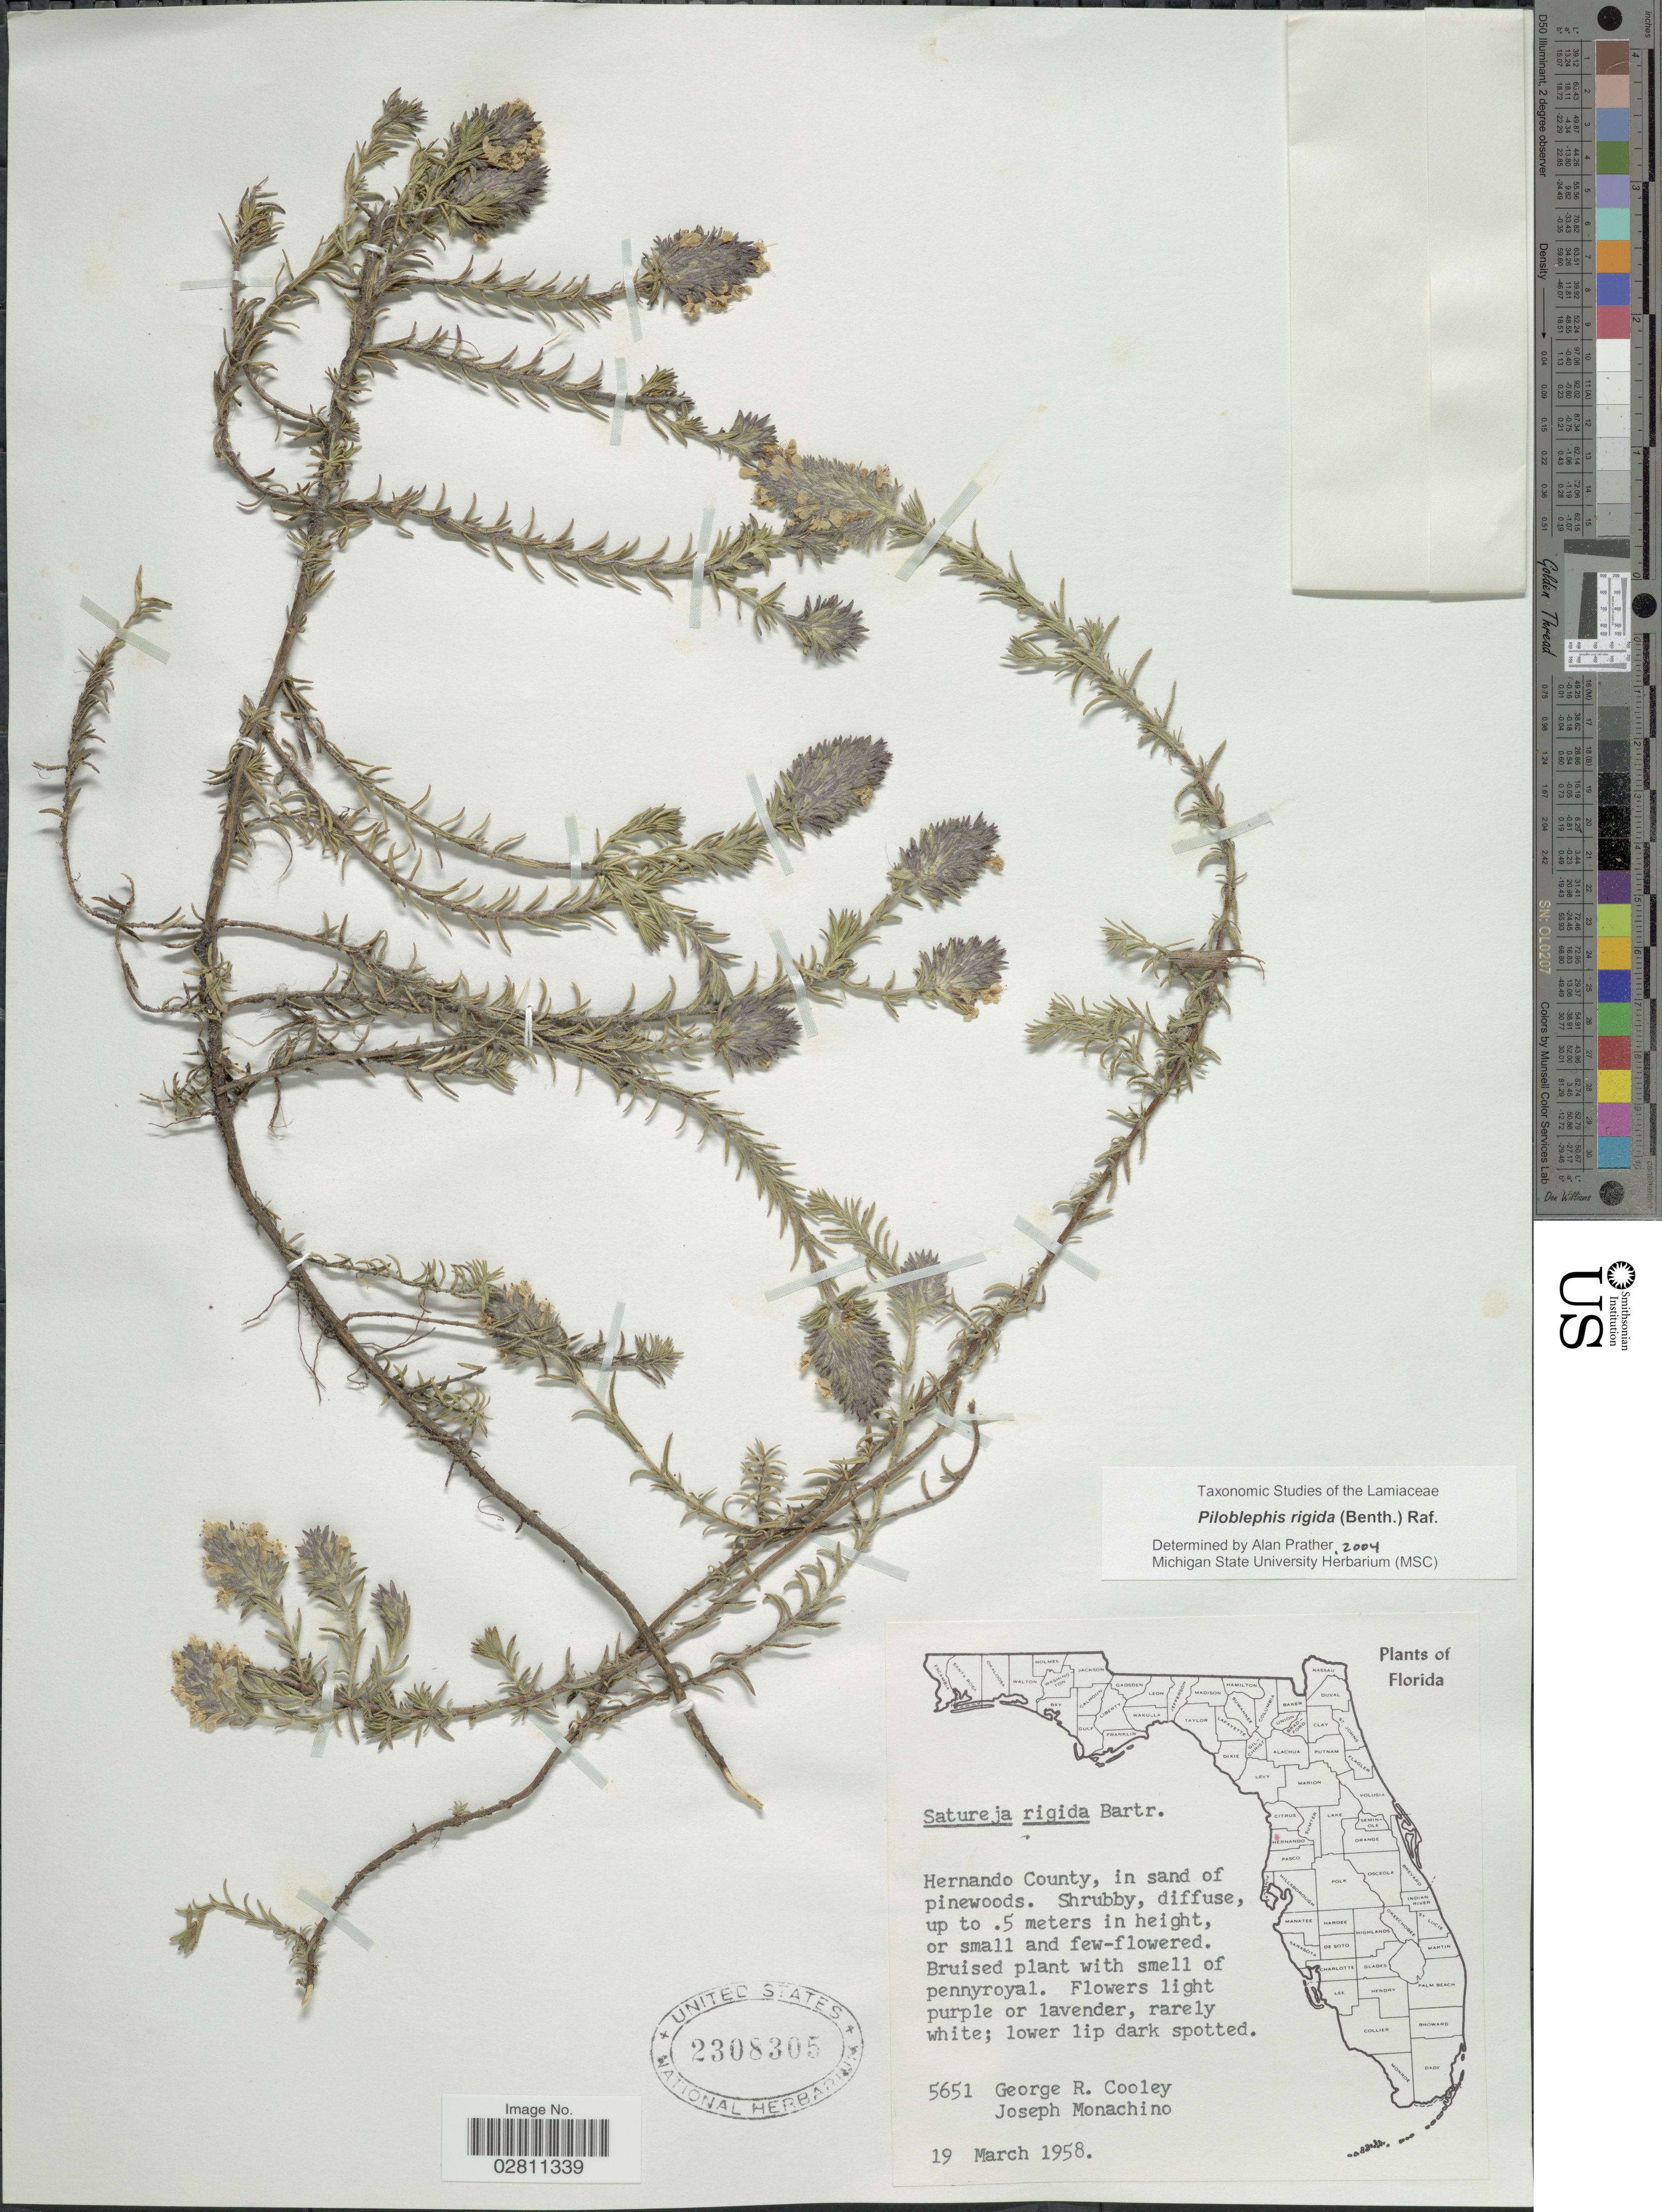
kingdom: Plantae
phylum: Tracheophyta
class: Magnoliopsida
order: Lamiales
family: Lamiaceae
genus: Piloblephis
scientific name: Piloblephis rigida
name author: (Bartram ex Benth.) Raf.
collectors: G. R. Cooley & J. V. Monachino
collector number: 5651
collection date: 1958-03-19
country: United States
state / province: Florida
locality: Hernando County, in sand of pinewoods.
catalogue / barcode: US 2308305